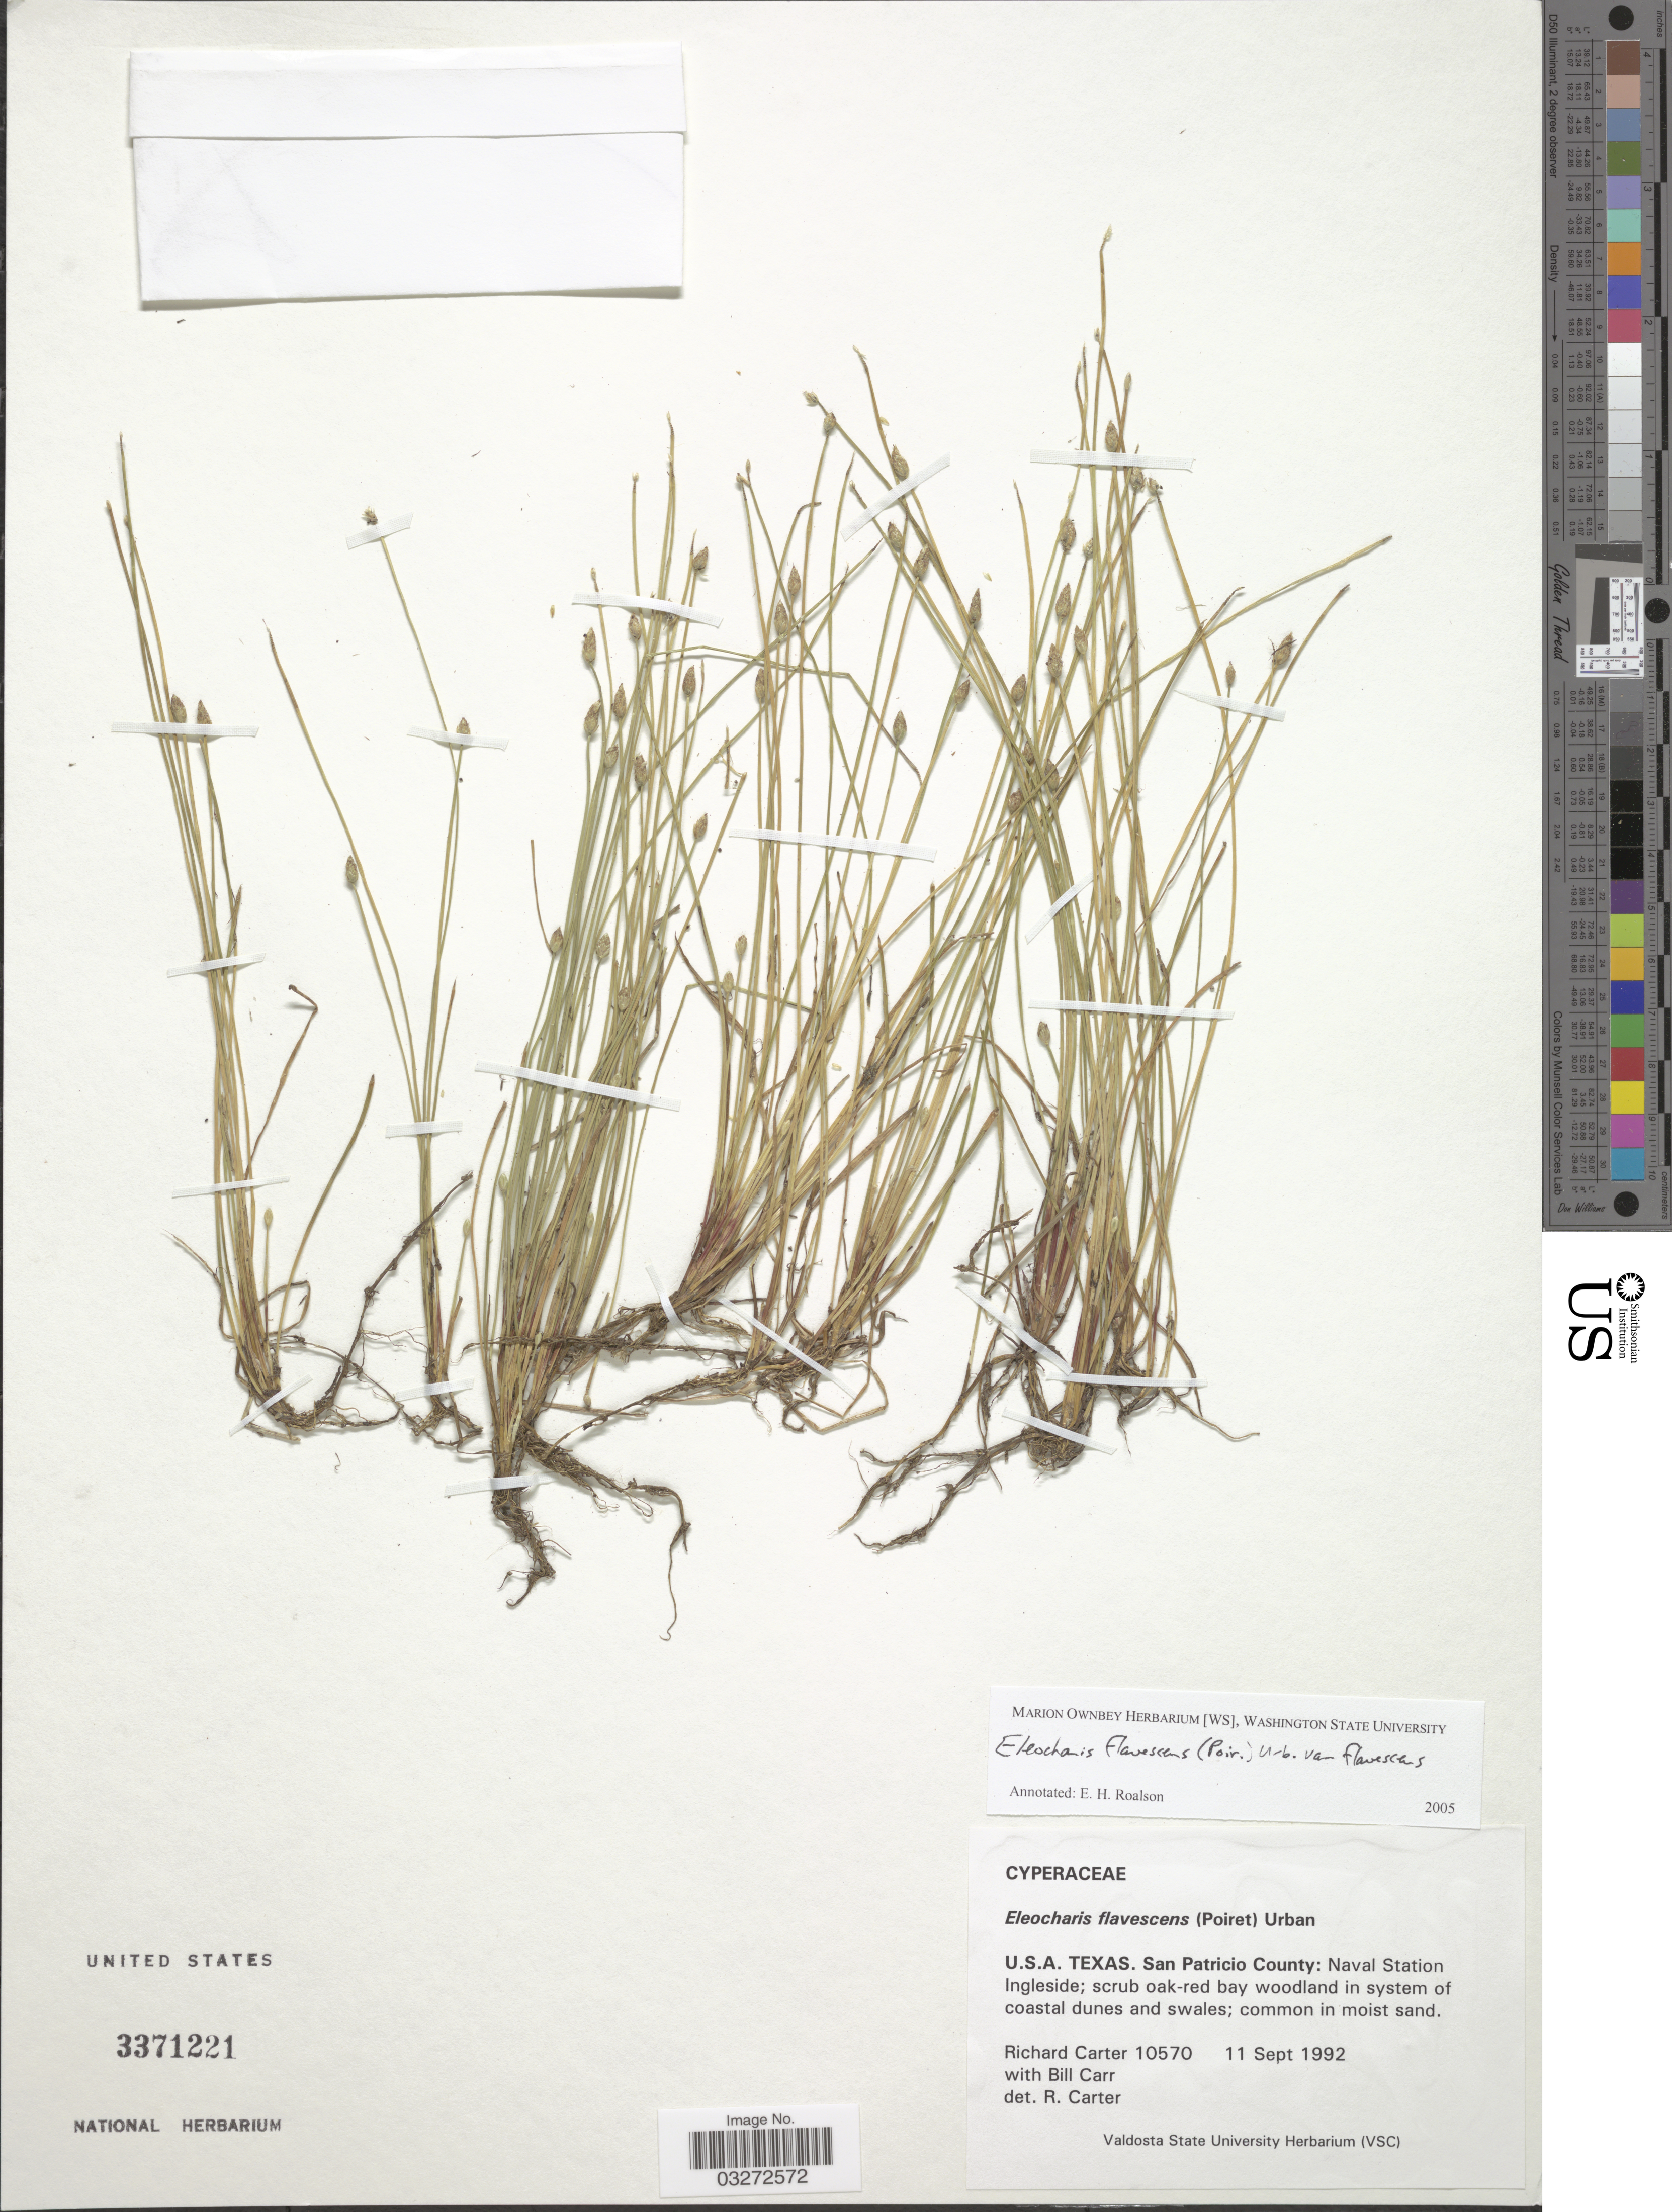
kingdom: Plantae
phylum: Tracheophyta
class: Liliopsida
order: Poales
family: Cyperaceae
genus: Eleocharis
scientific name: Eleocharis flavescens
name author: (Poir.) Urb.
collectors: R. Carter & B. Carr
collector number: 10570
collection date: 1992-09-11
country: United States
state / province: Texas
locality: San Patricio County: Naval Station Ingleside.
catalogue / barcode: US 3371221